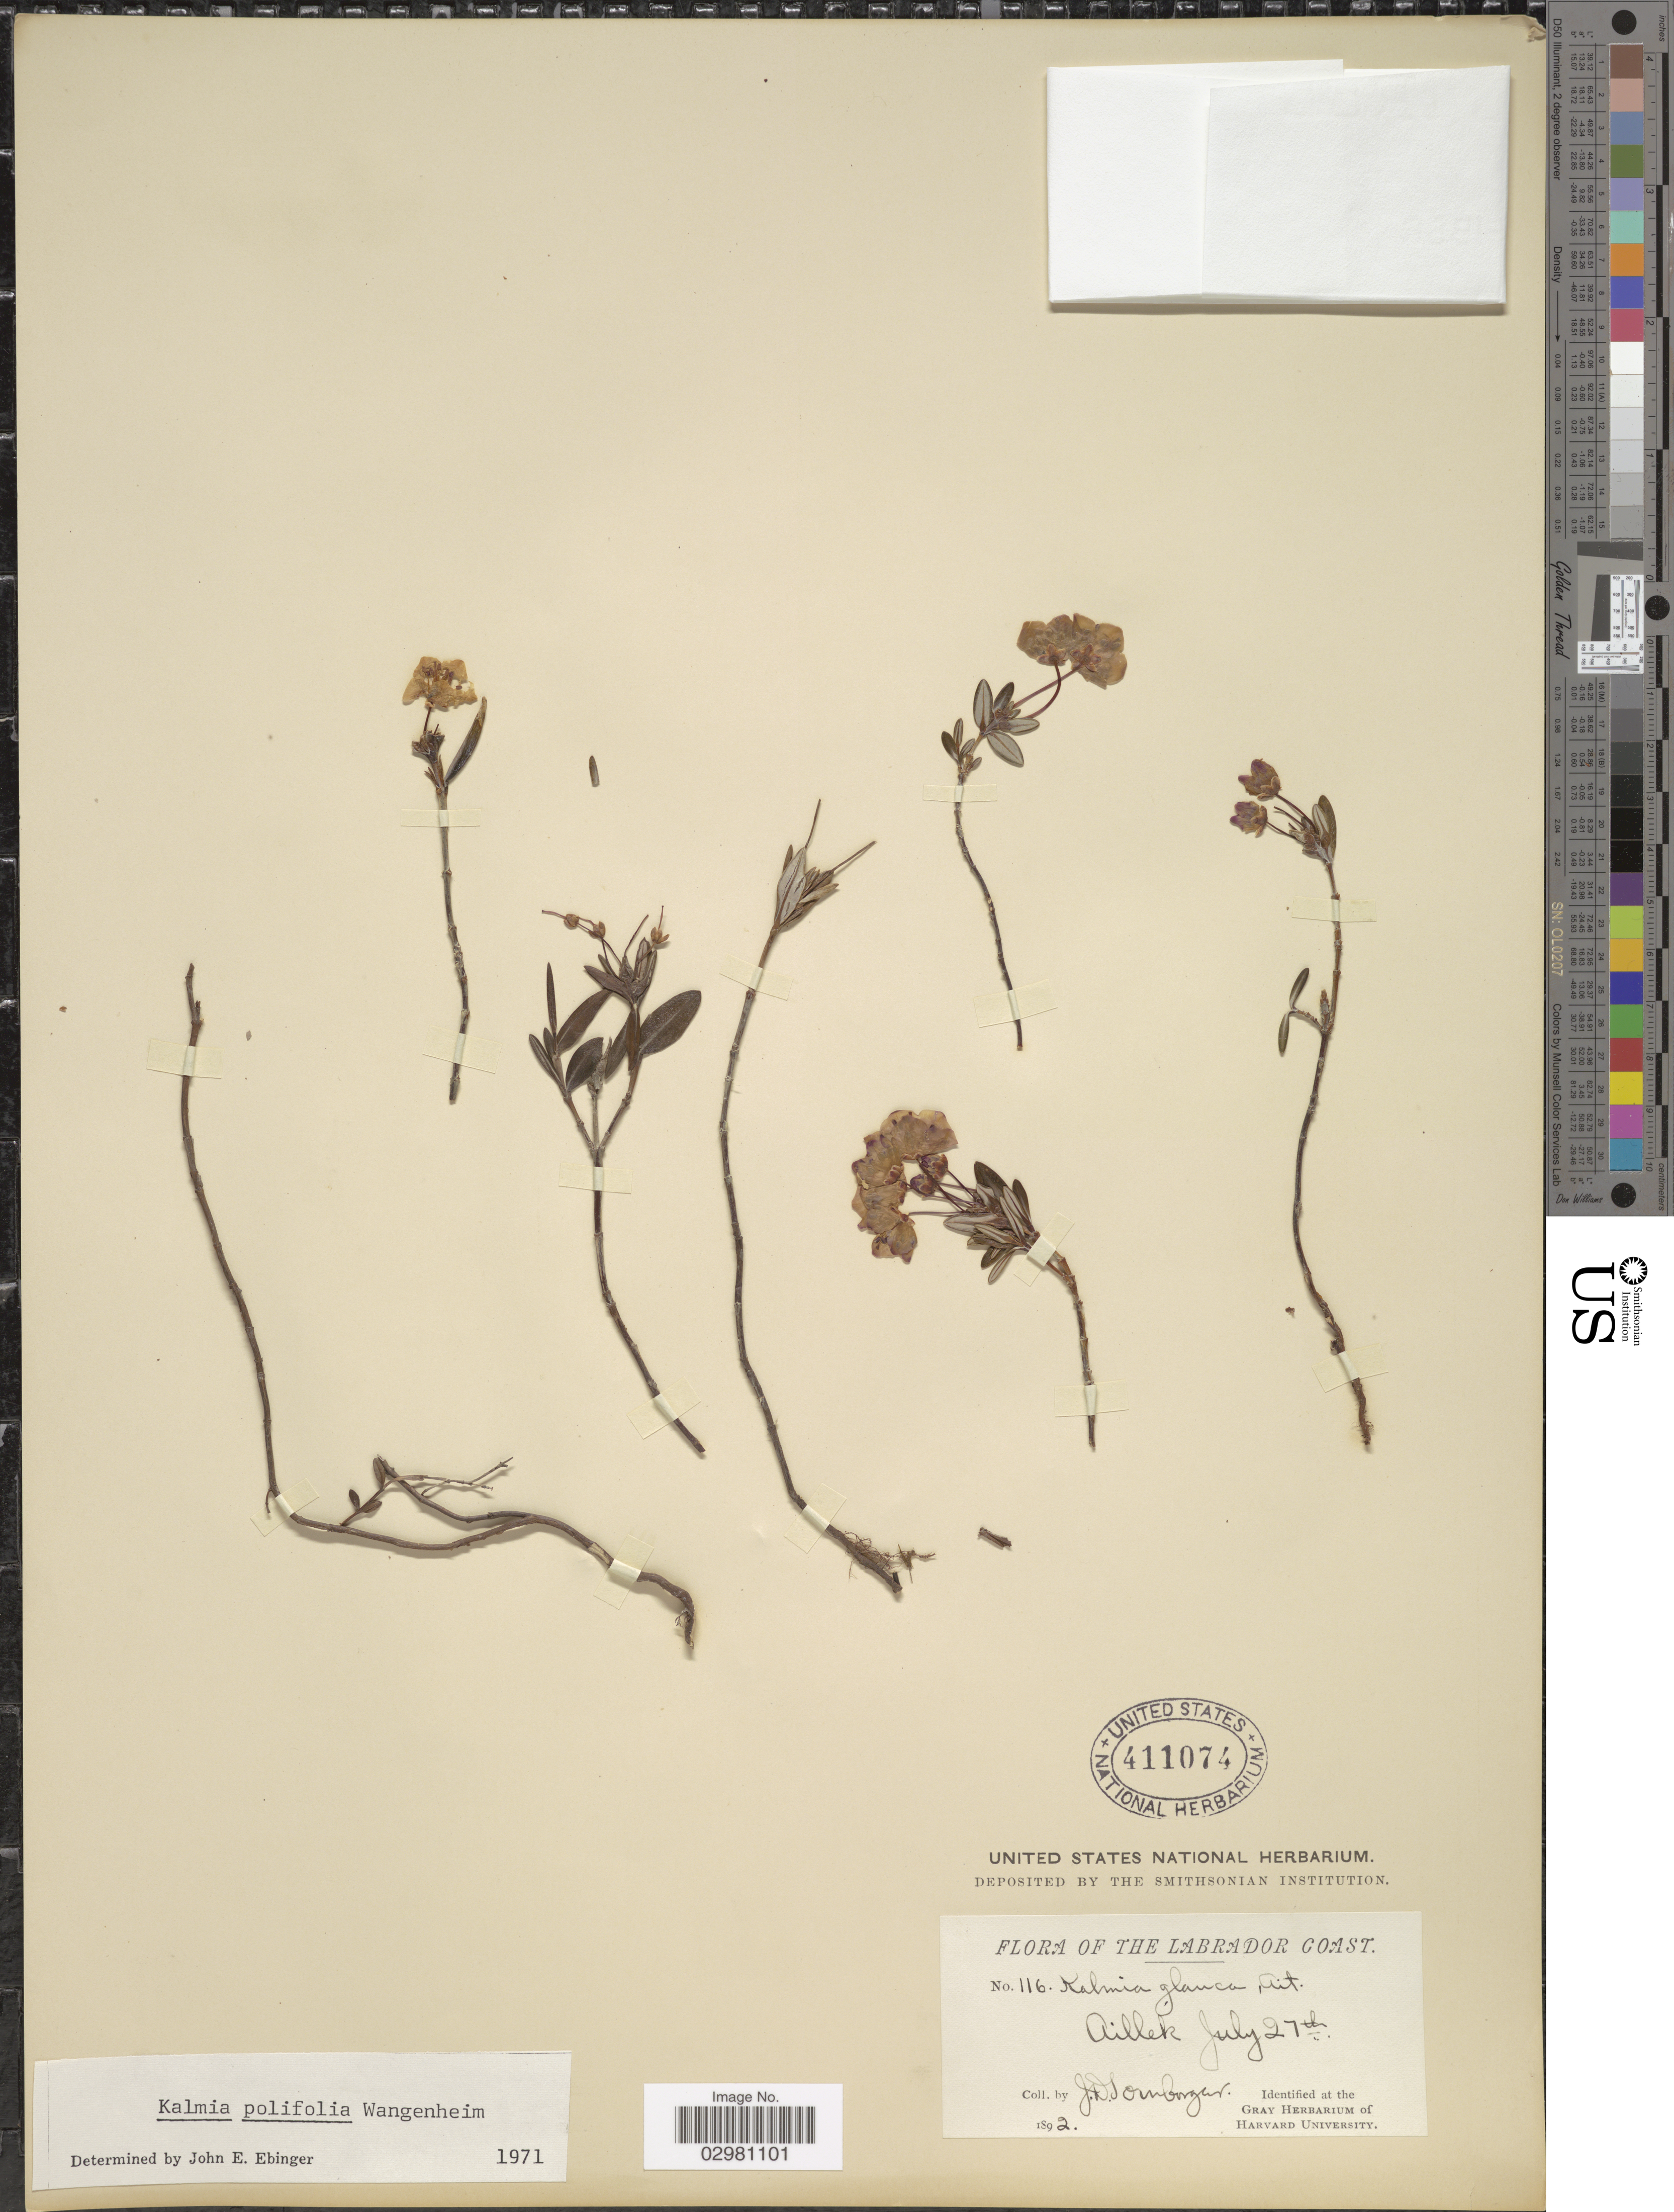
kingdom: Plantae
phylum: Tracheophyta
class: Magnoliopsida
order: Ericales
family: Ericaceae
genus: Kalmia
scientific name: Kalmia polifolia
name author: Wangenh.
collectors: J. Sornborger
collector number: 116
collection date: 1892-07-27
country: Canada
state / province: Newfoundland and Labrador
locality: Labrador Coast. Aillek.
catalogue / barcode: US 411074